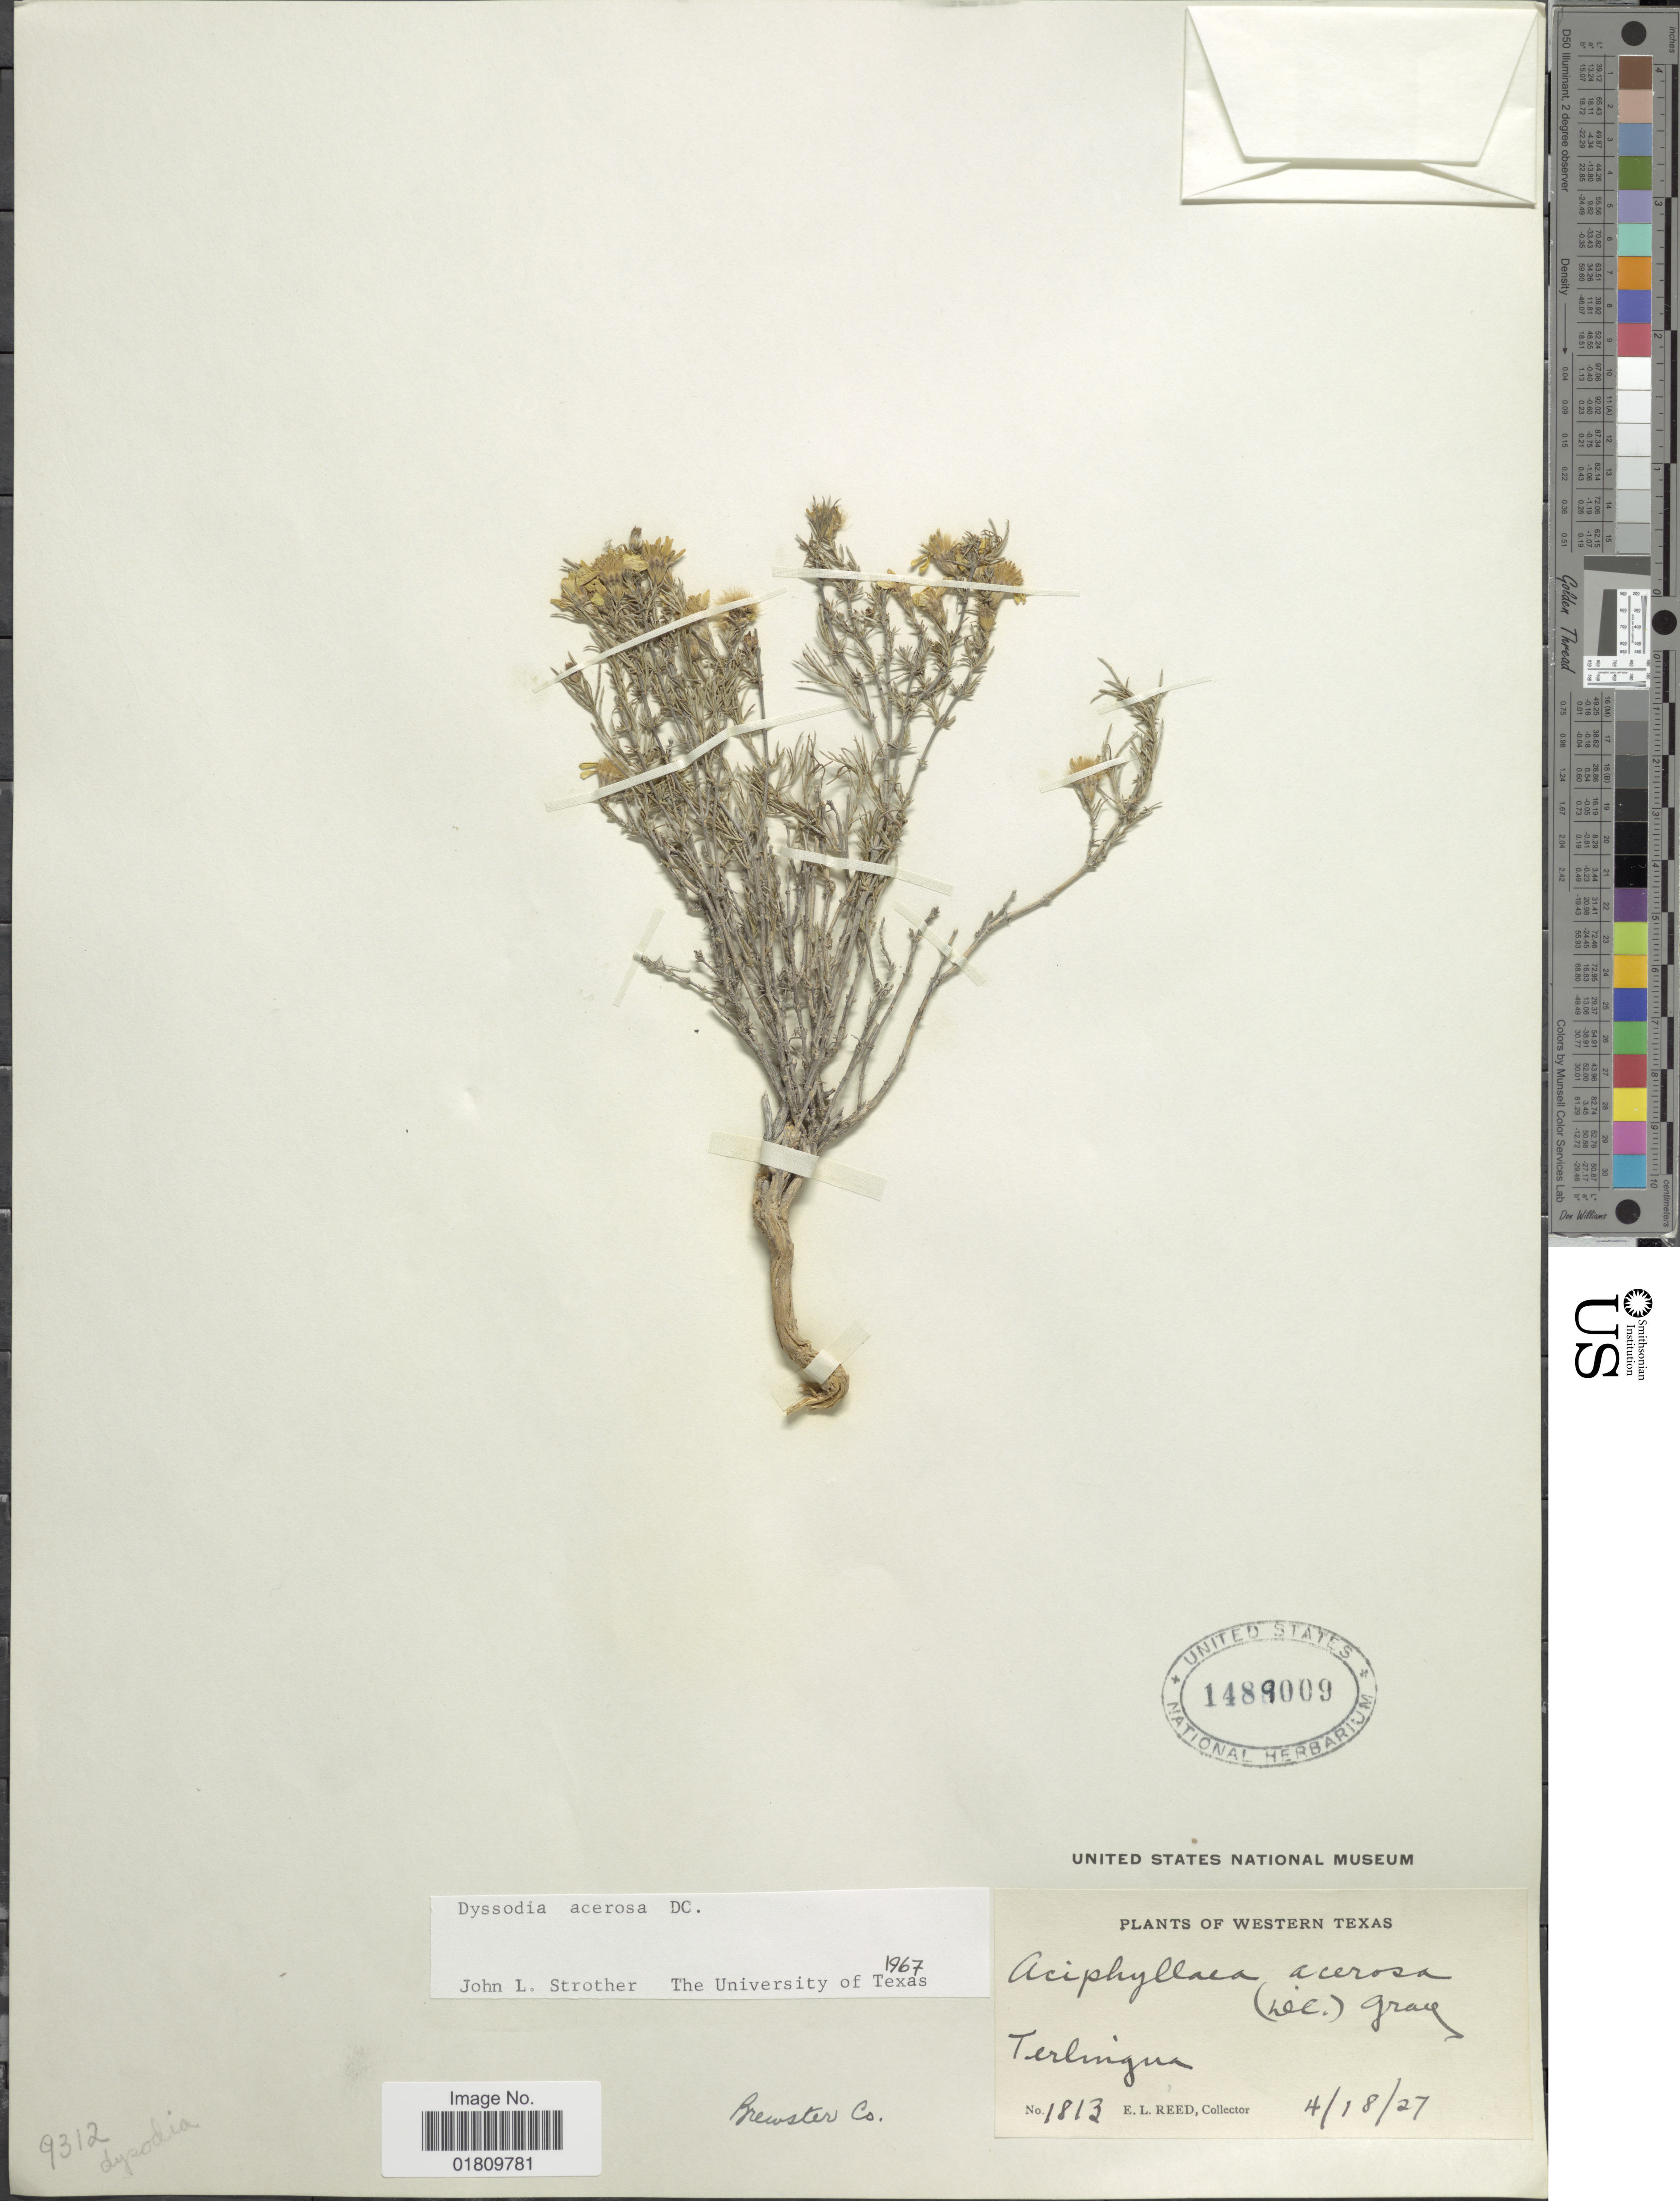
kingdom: Plantae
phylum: Tracheophyta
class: Magnoliopsida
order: Asterales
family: Asteraceae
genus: Thymophylla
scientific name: Thymophylla acerosa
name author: (DC.) Strother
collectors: E. Reed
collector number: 1813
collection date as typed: Transcribed d/m/y: 18/4/27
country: United States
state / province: Texas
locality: Western texas, Terlingua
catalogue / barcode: US 1489009